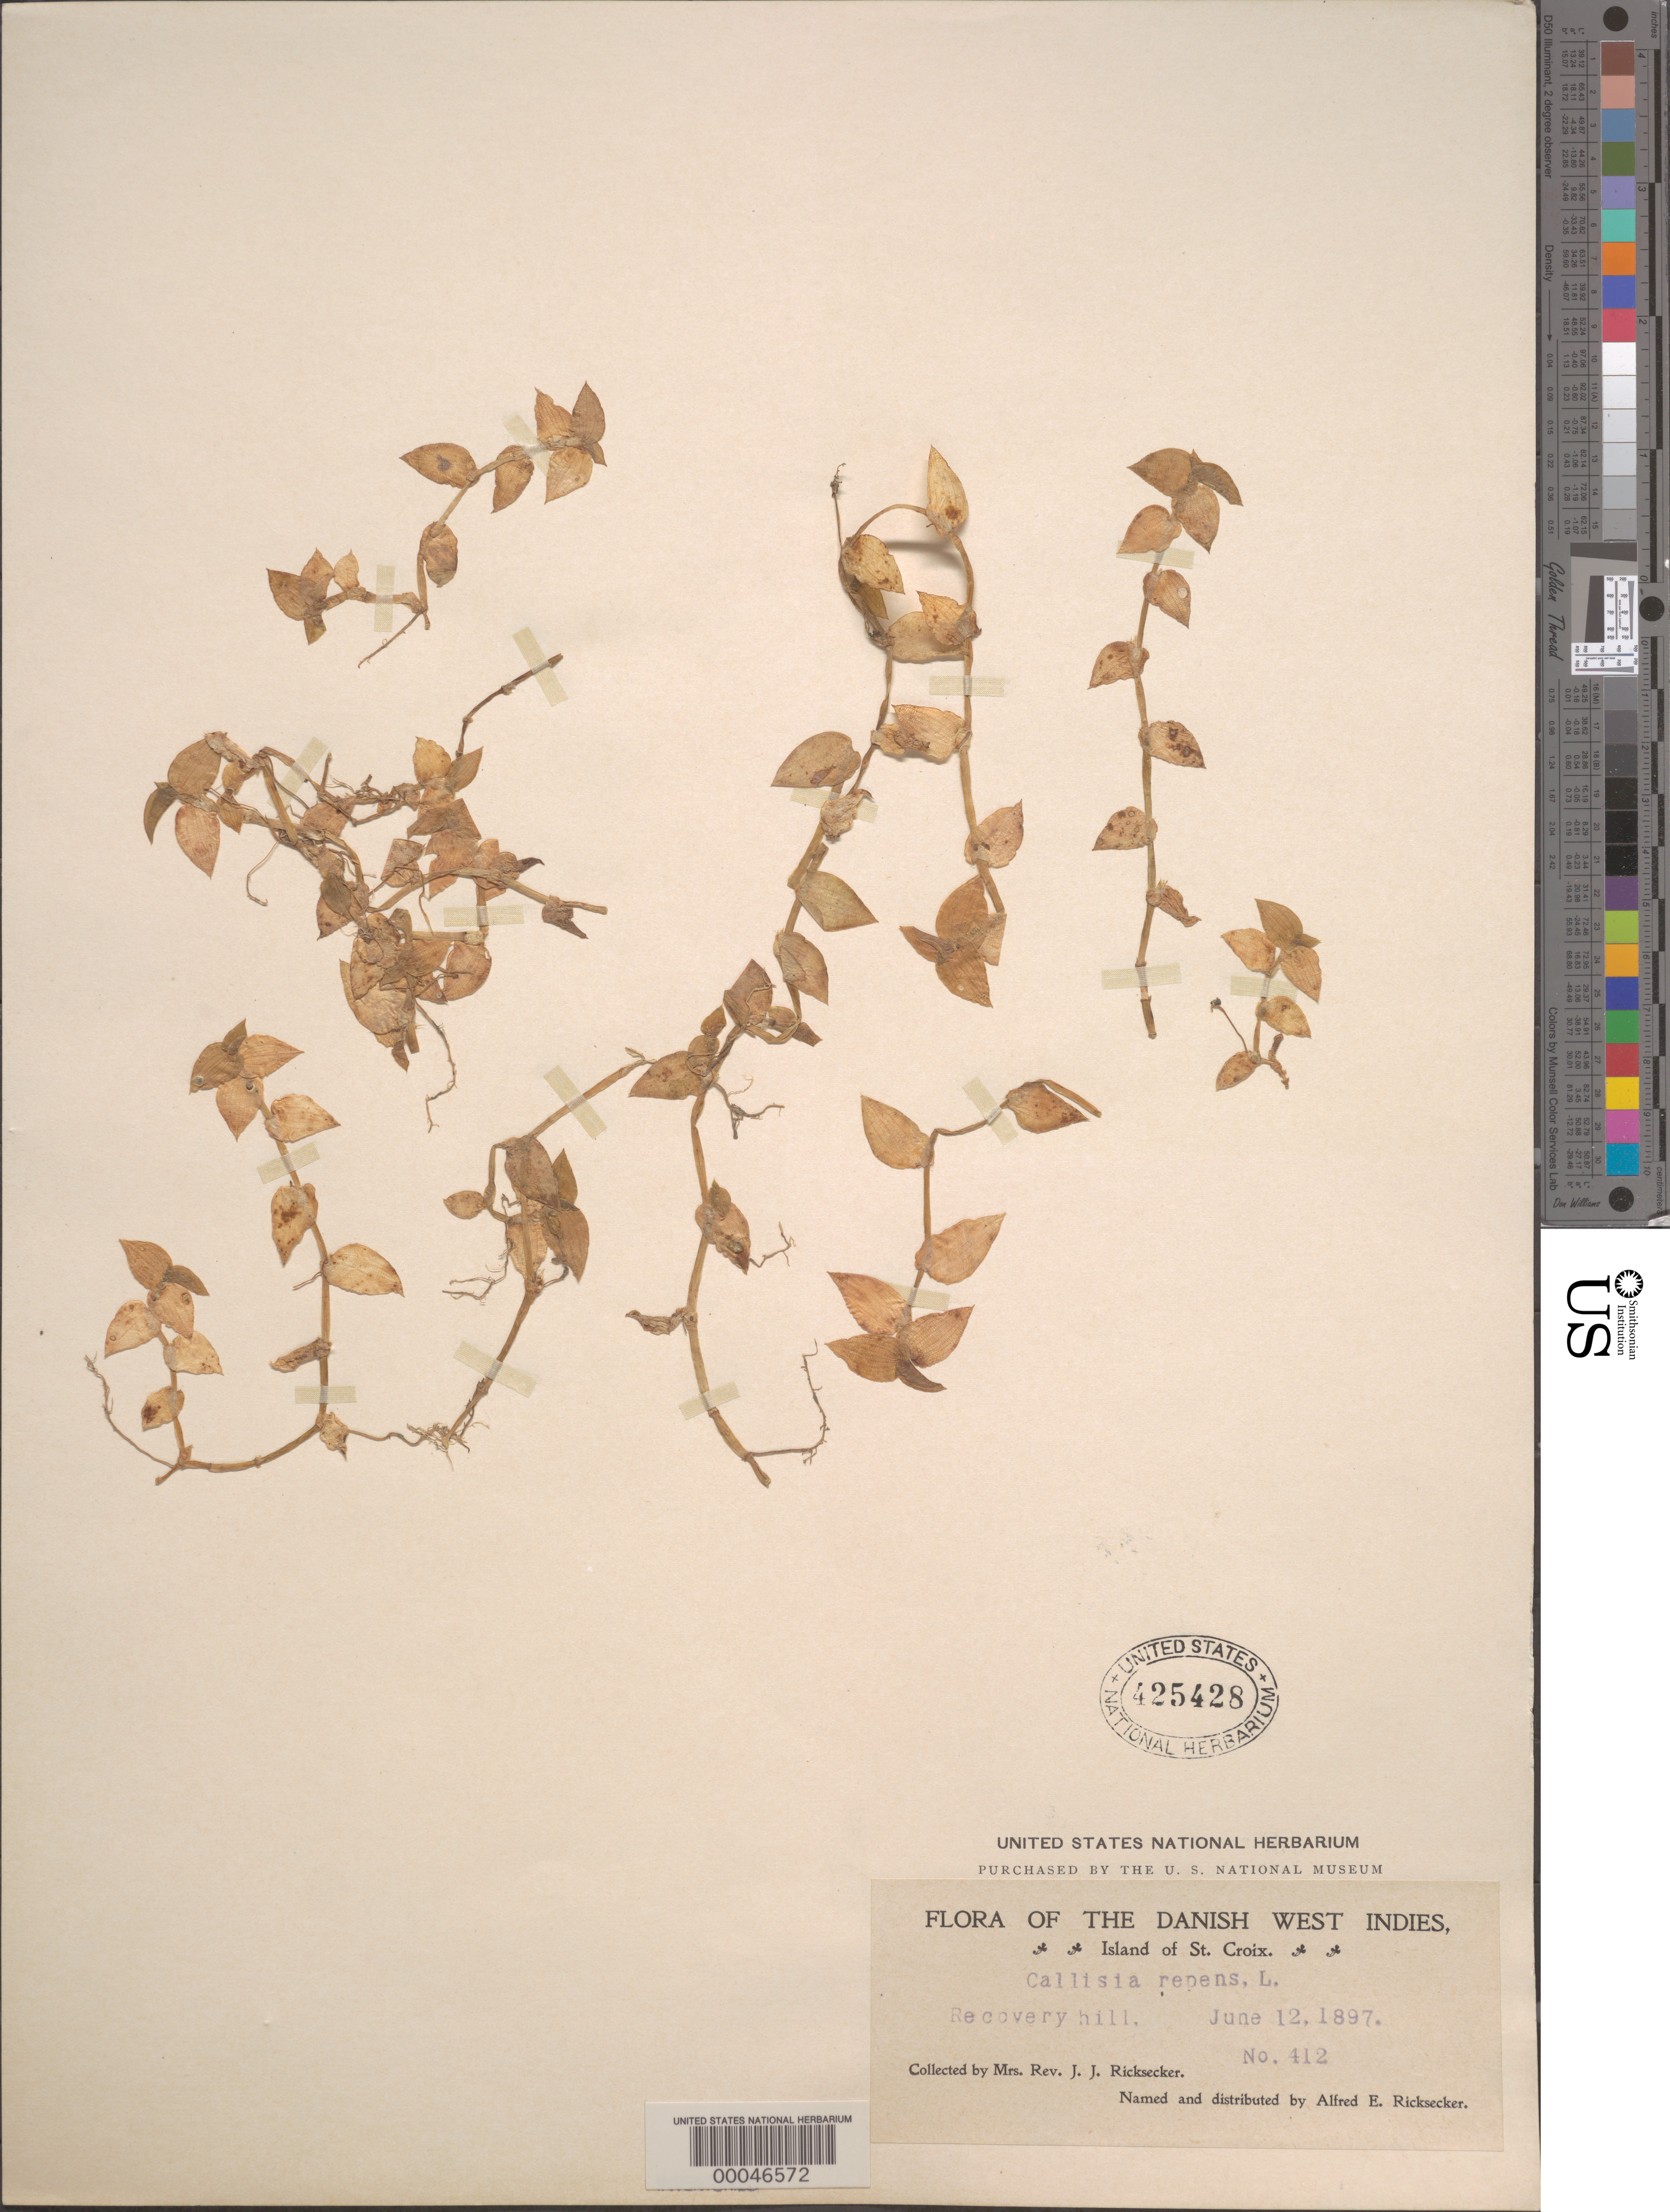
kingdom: Plantae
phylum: Tracheophyta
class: Liliopsida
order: Commelinales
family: Commelinaceae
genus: Callisia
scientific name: Callisia repens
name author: (Jacq.) L.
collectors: Mrs. J. J. Ricksecker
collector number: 412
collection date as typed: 12 Jun 1897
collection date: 1897-06-12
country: U.S. Virgin Islands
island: St. Croix Island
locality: Recovery hill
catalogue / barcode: US 425428